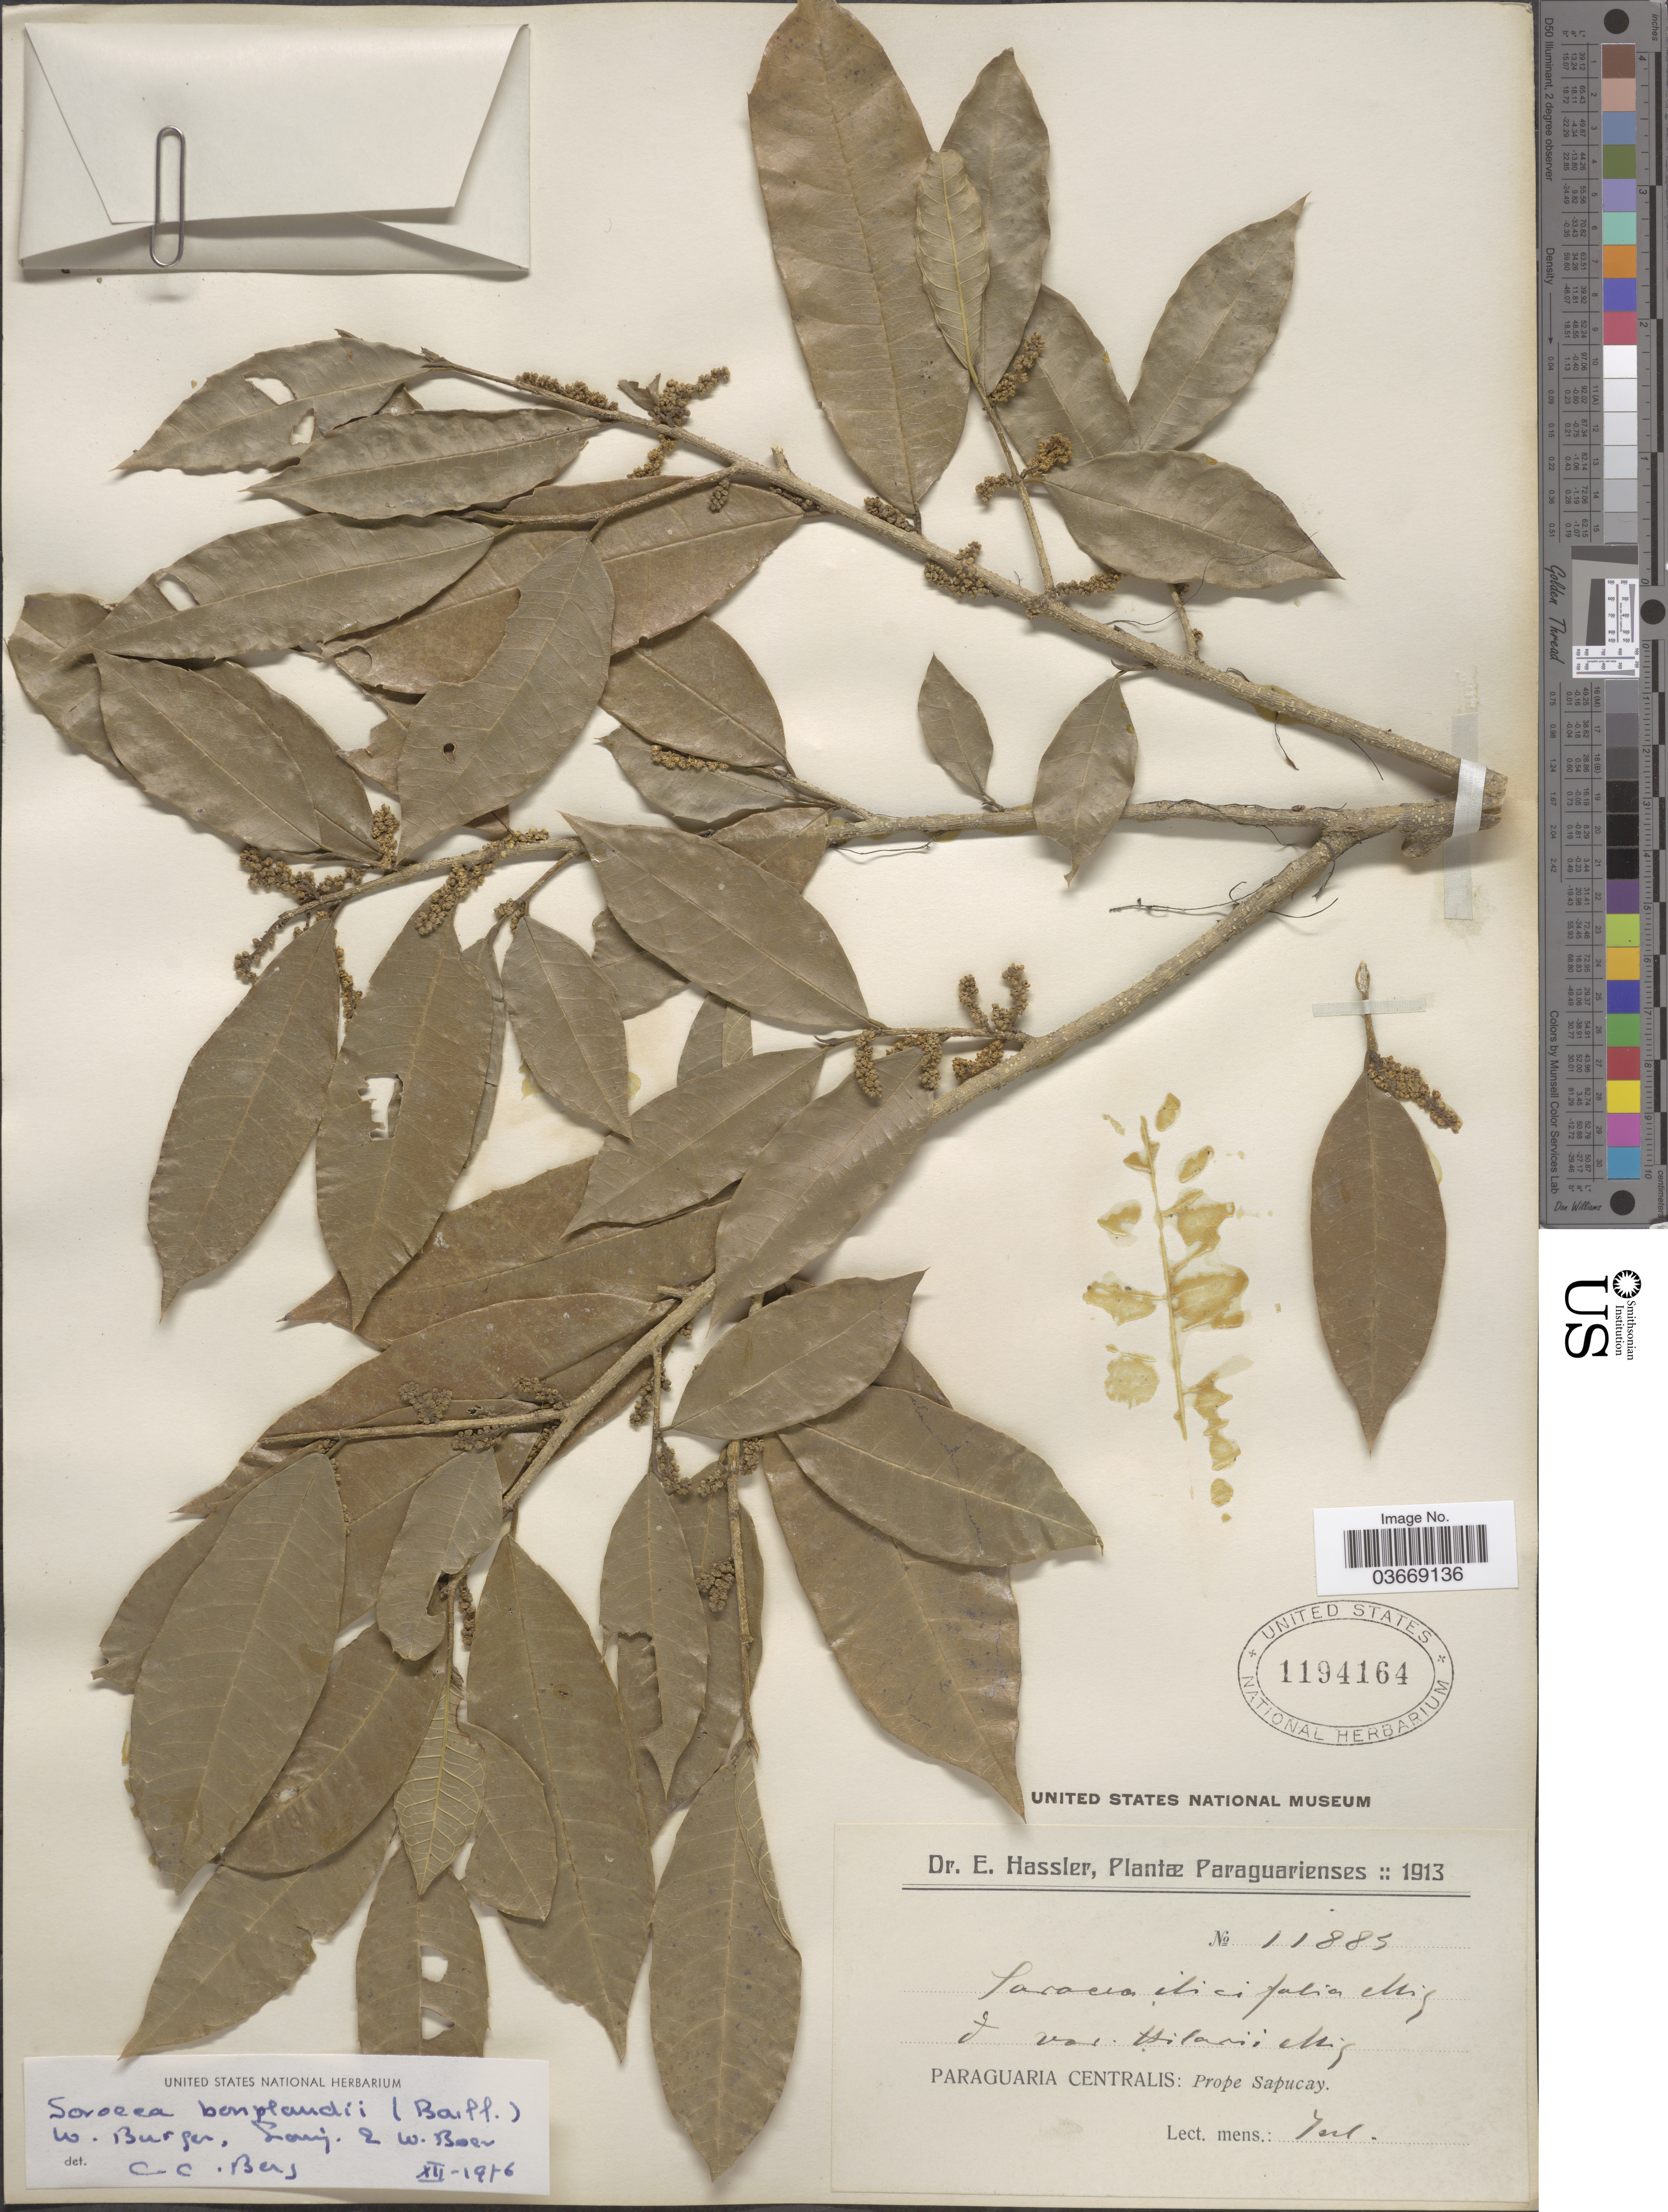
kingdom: Plantae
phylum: Tracheophyta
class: Magnoliopsida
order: Rosales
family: Moraceae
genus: Sorocea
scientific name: Sorocea ilicifolia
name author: Miq.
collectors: E. Hassler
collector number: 11883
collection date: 1913-07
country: Paraguay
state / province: Central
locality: Paraguaria Centralis: Prope Sapucay.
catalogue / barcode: US 1194164